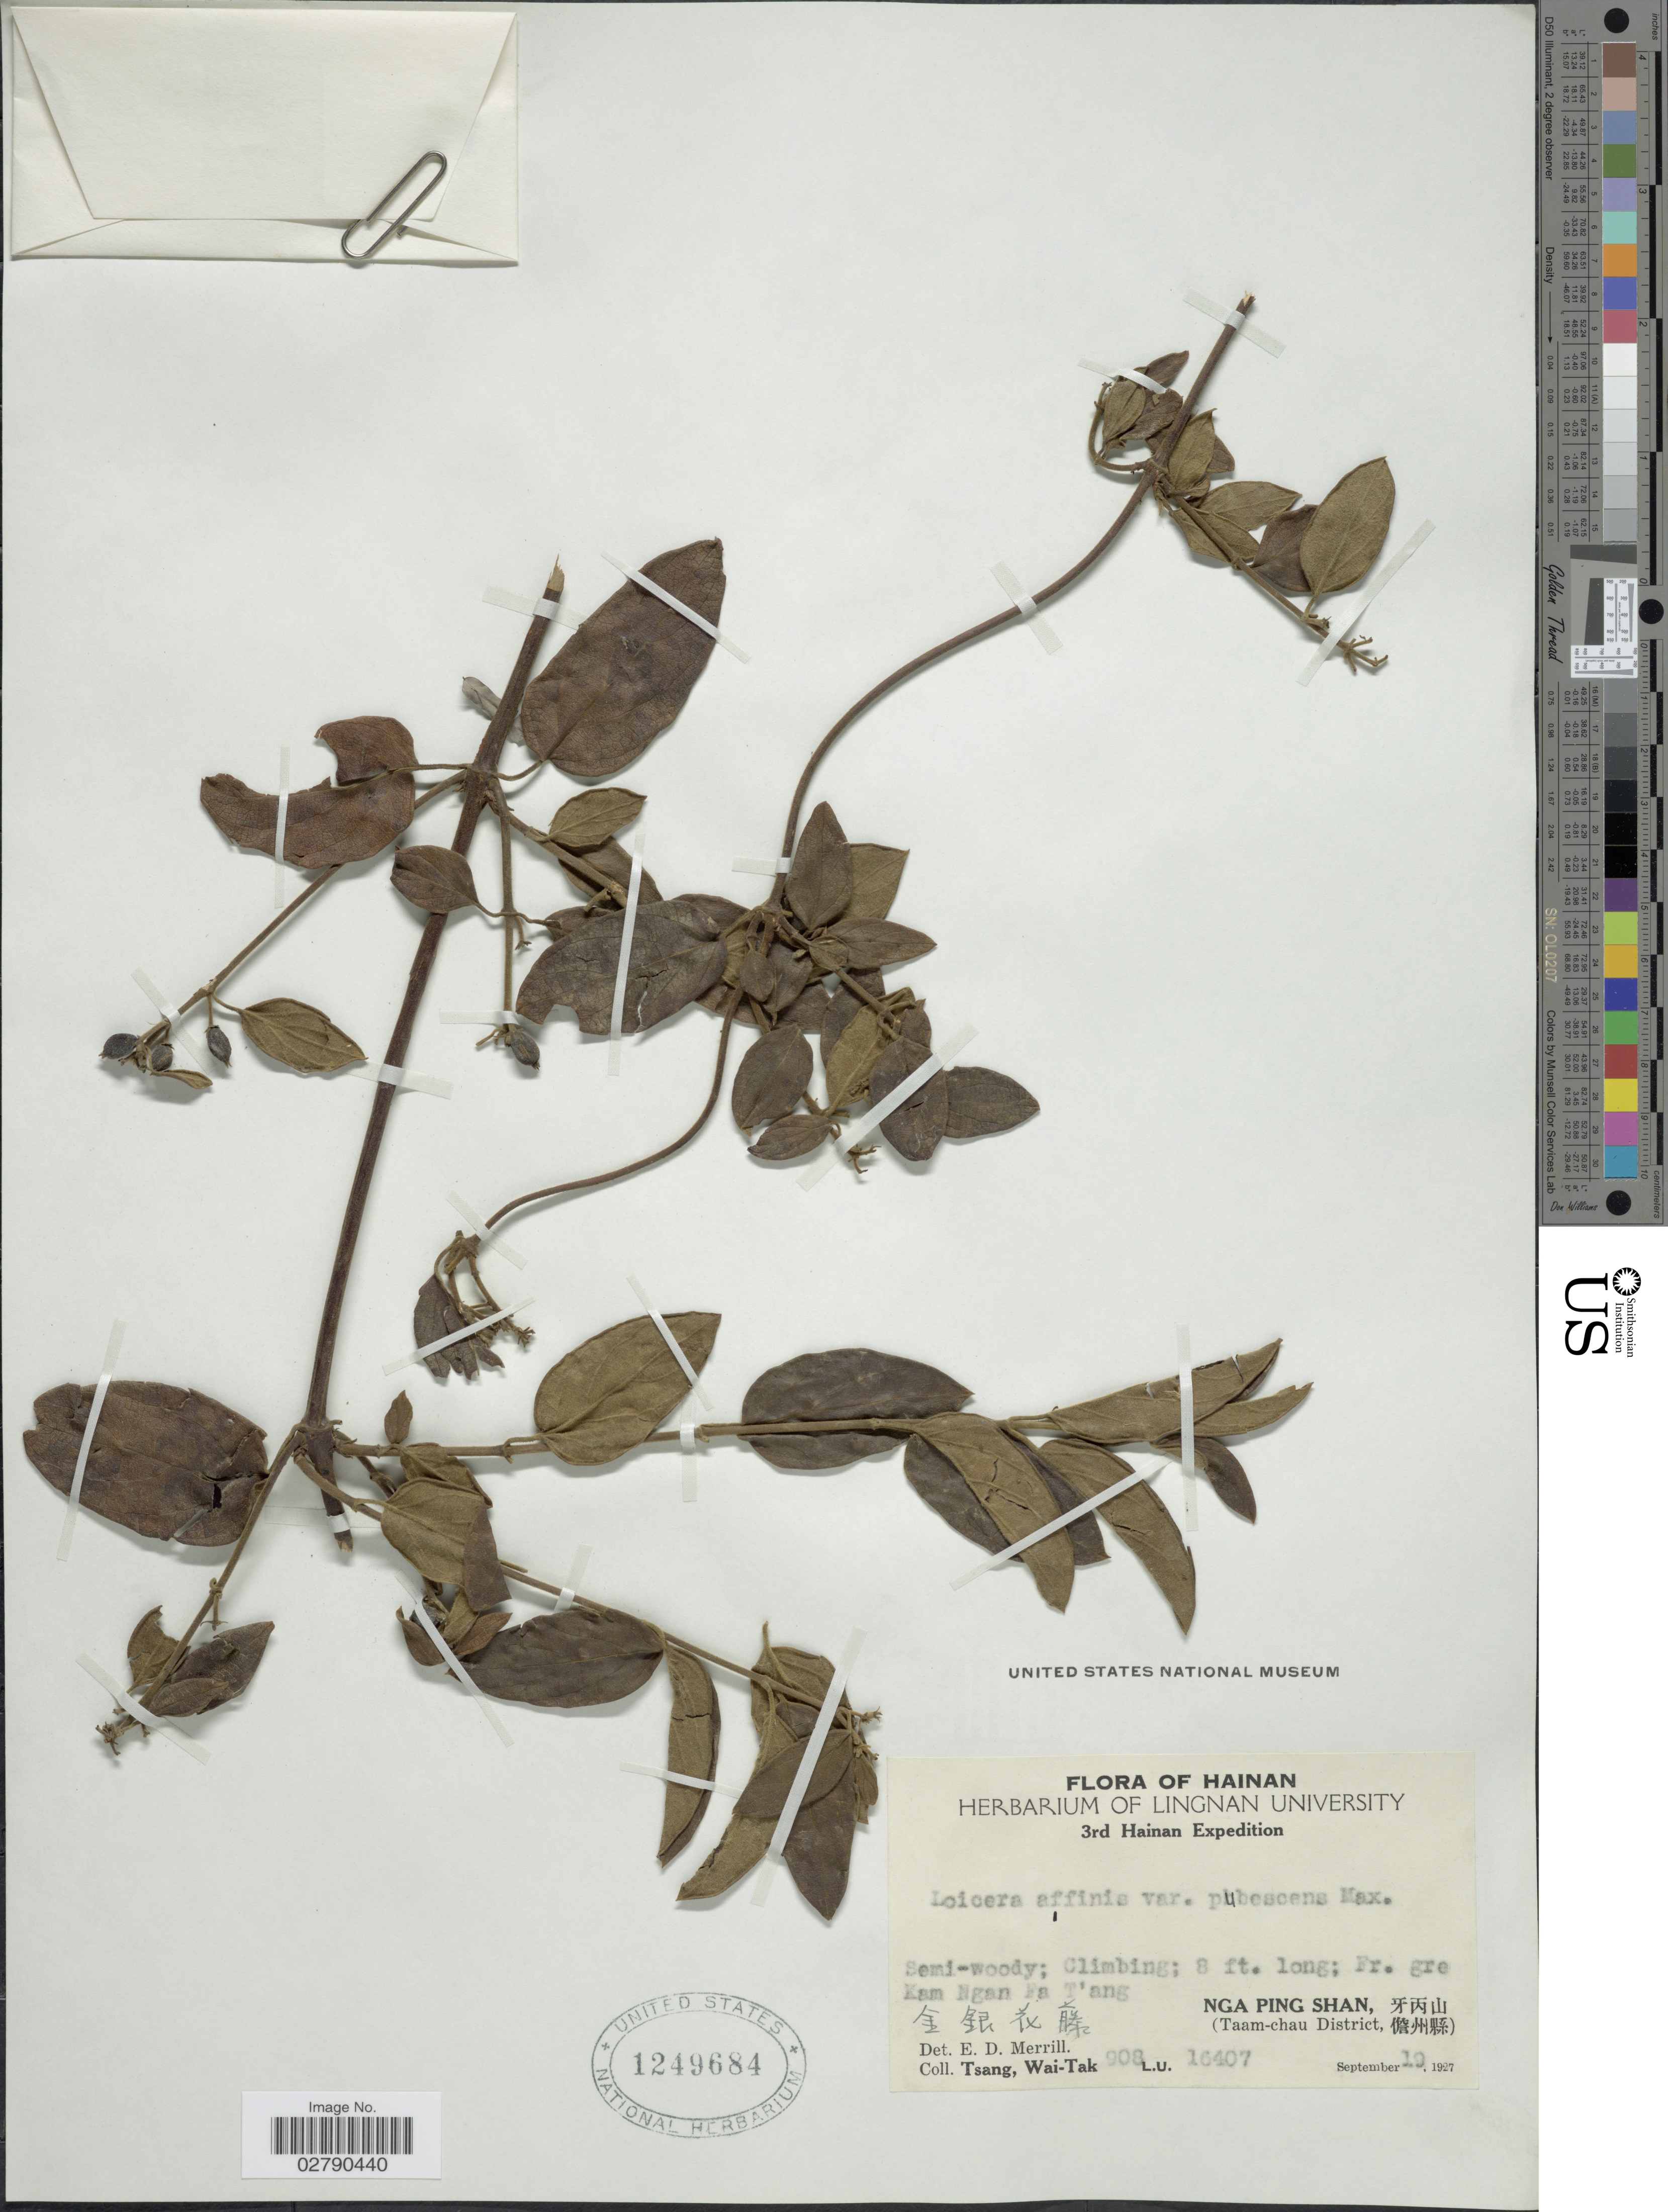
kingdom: Plantae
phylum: Tracheophyta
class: Magnoliopsida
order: Dipsacales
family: Caprifoliaceae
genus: Lonicera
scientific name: Lonicera affinis var. pubescens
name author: Maxim.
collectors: W. T. Tsang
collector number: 908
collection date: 1927-09-19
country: China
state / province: Hainan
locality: Kam Ngan Fa T'ang. Nga Ping Shan (Taam-chau District).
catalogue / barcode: US 1249684